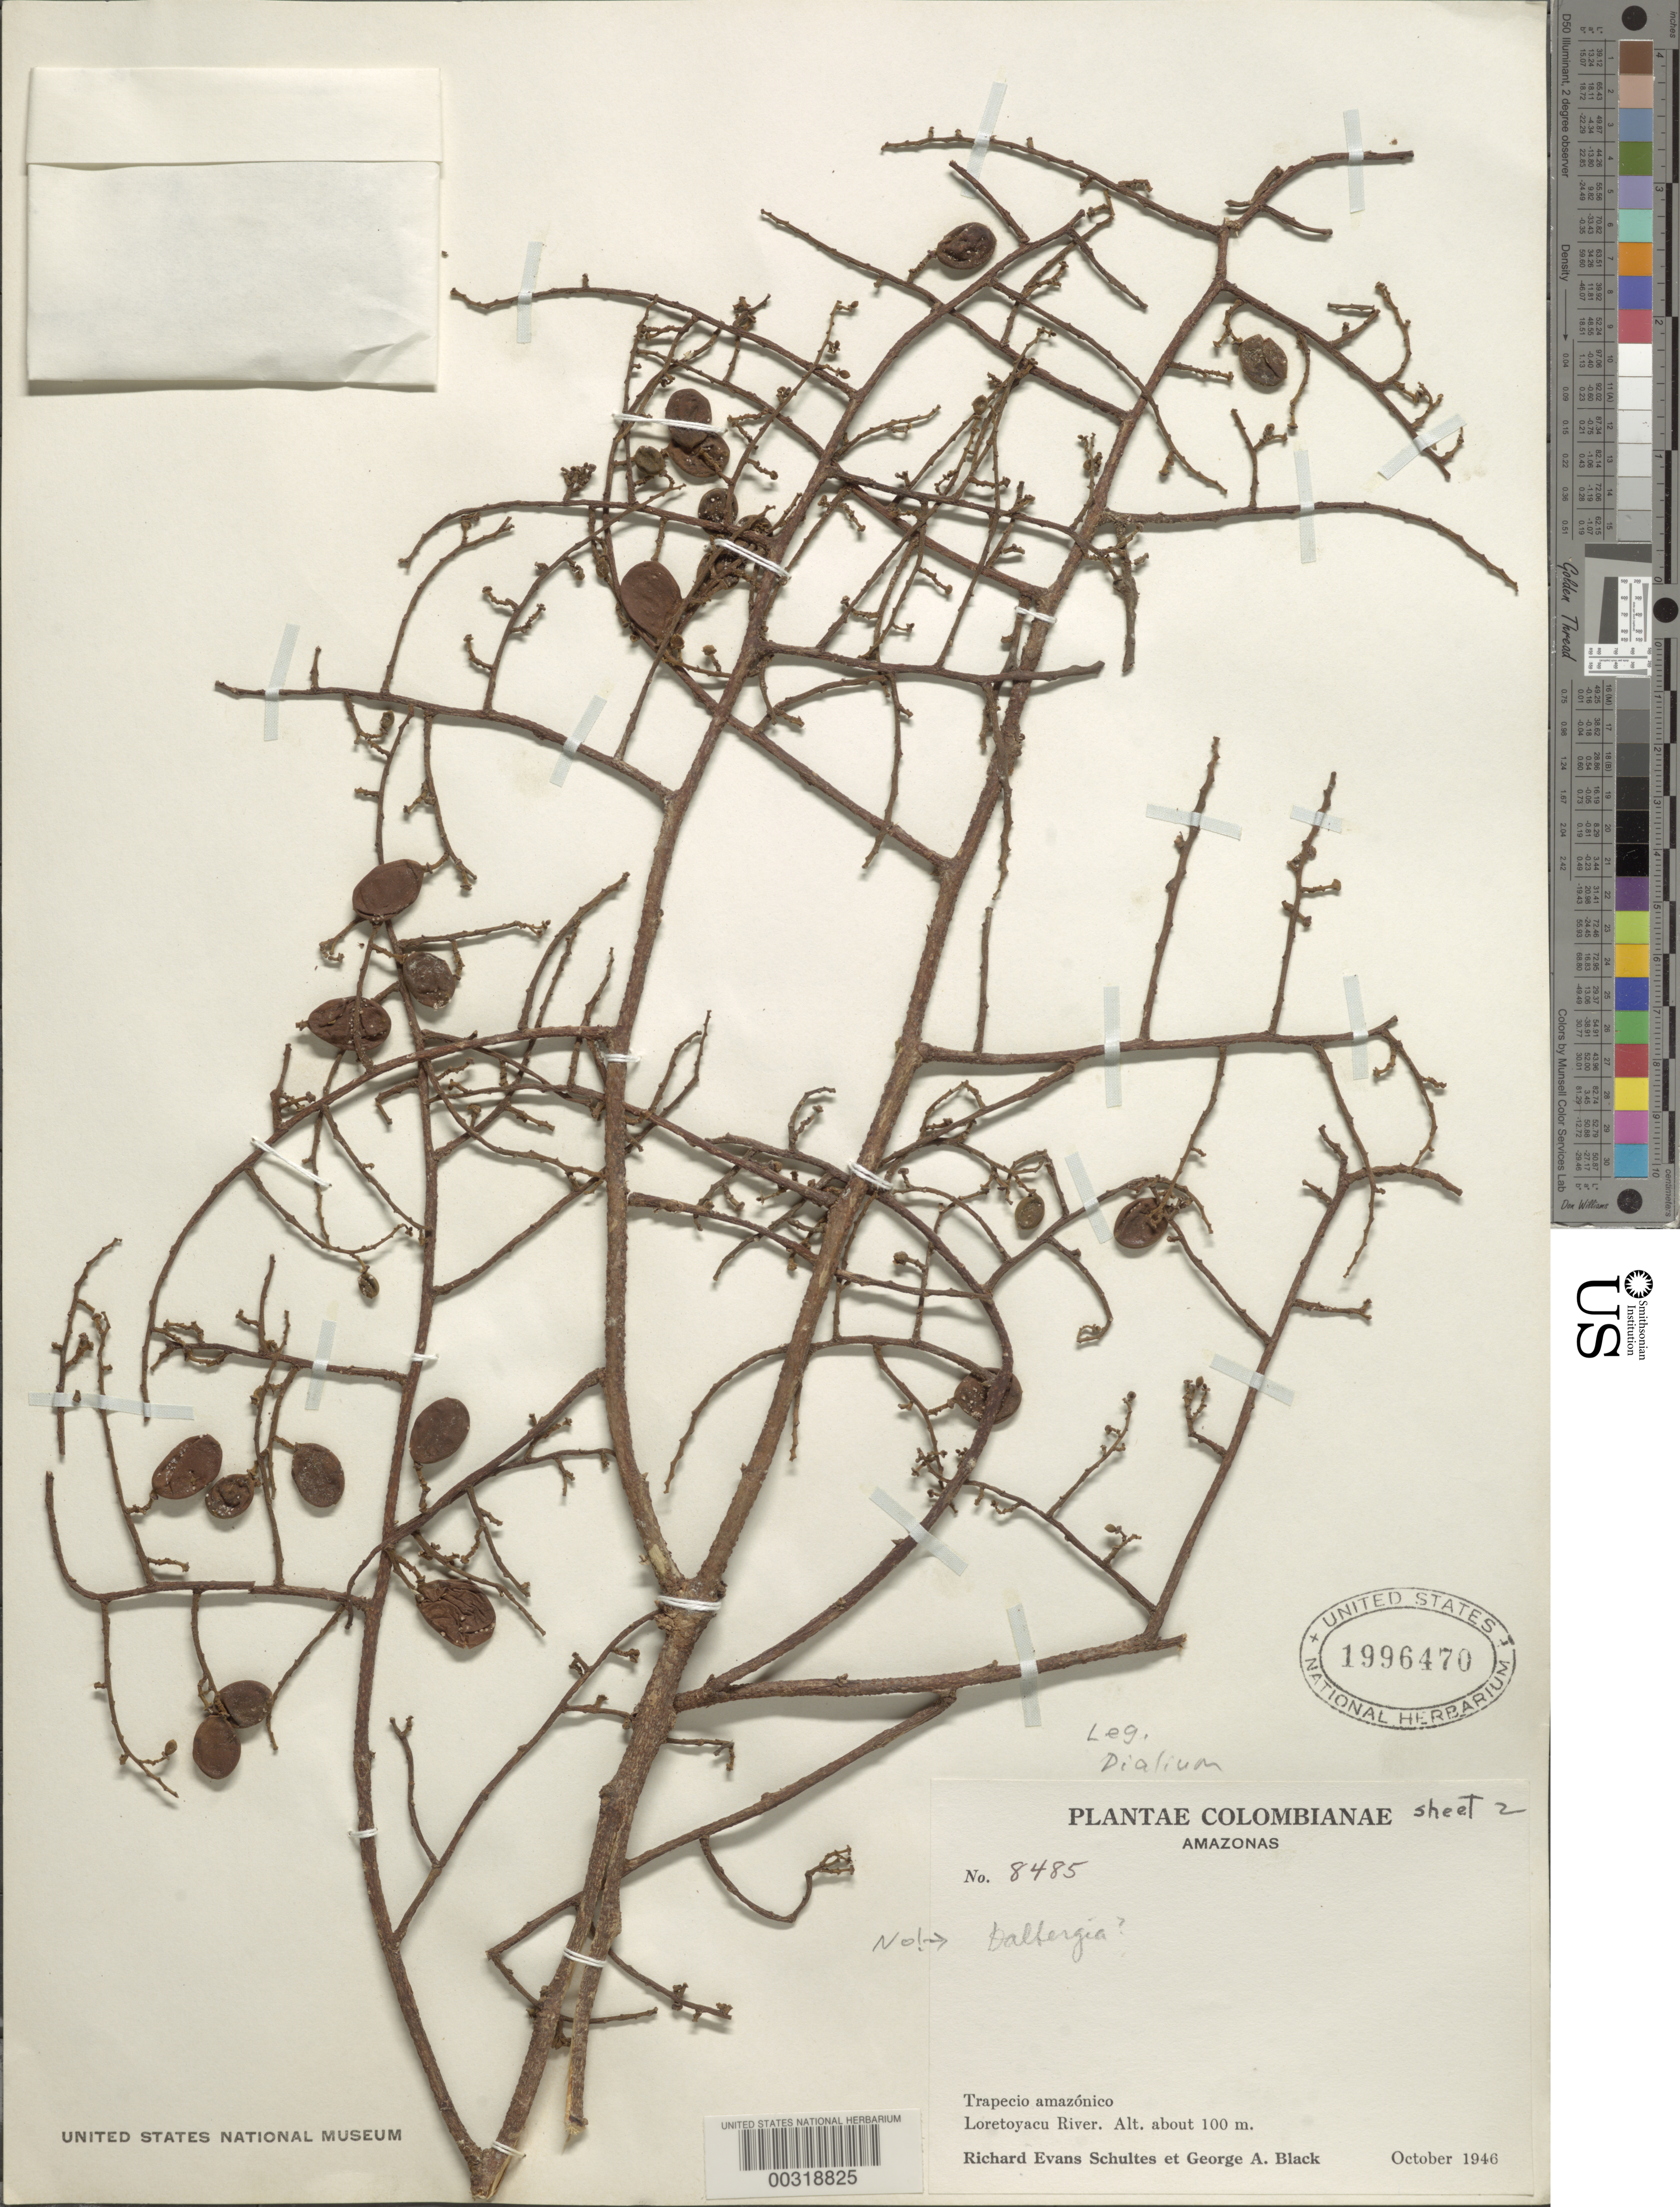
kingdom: Plantae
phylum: Tracheophyta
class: Magnoliopsida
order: Fabales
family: Fabaceae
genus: Dialium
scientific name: Dialium sp.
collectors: R. E. Schultes & G. A. Black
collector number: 8485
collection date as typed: Oct 1946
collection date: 1946-10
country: Colombia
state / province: Amazônas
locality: Loreta-Yacu River.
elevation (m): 100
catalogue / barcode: US 1996470